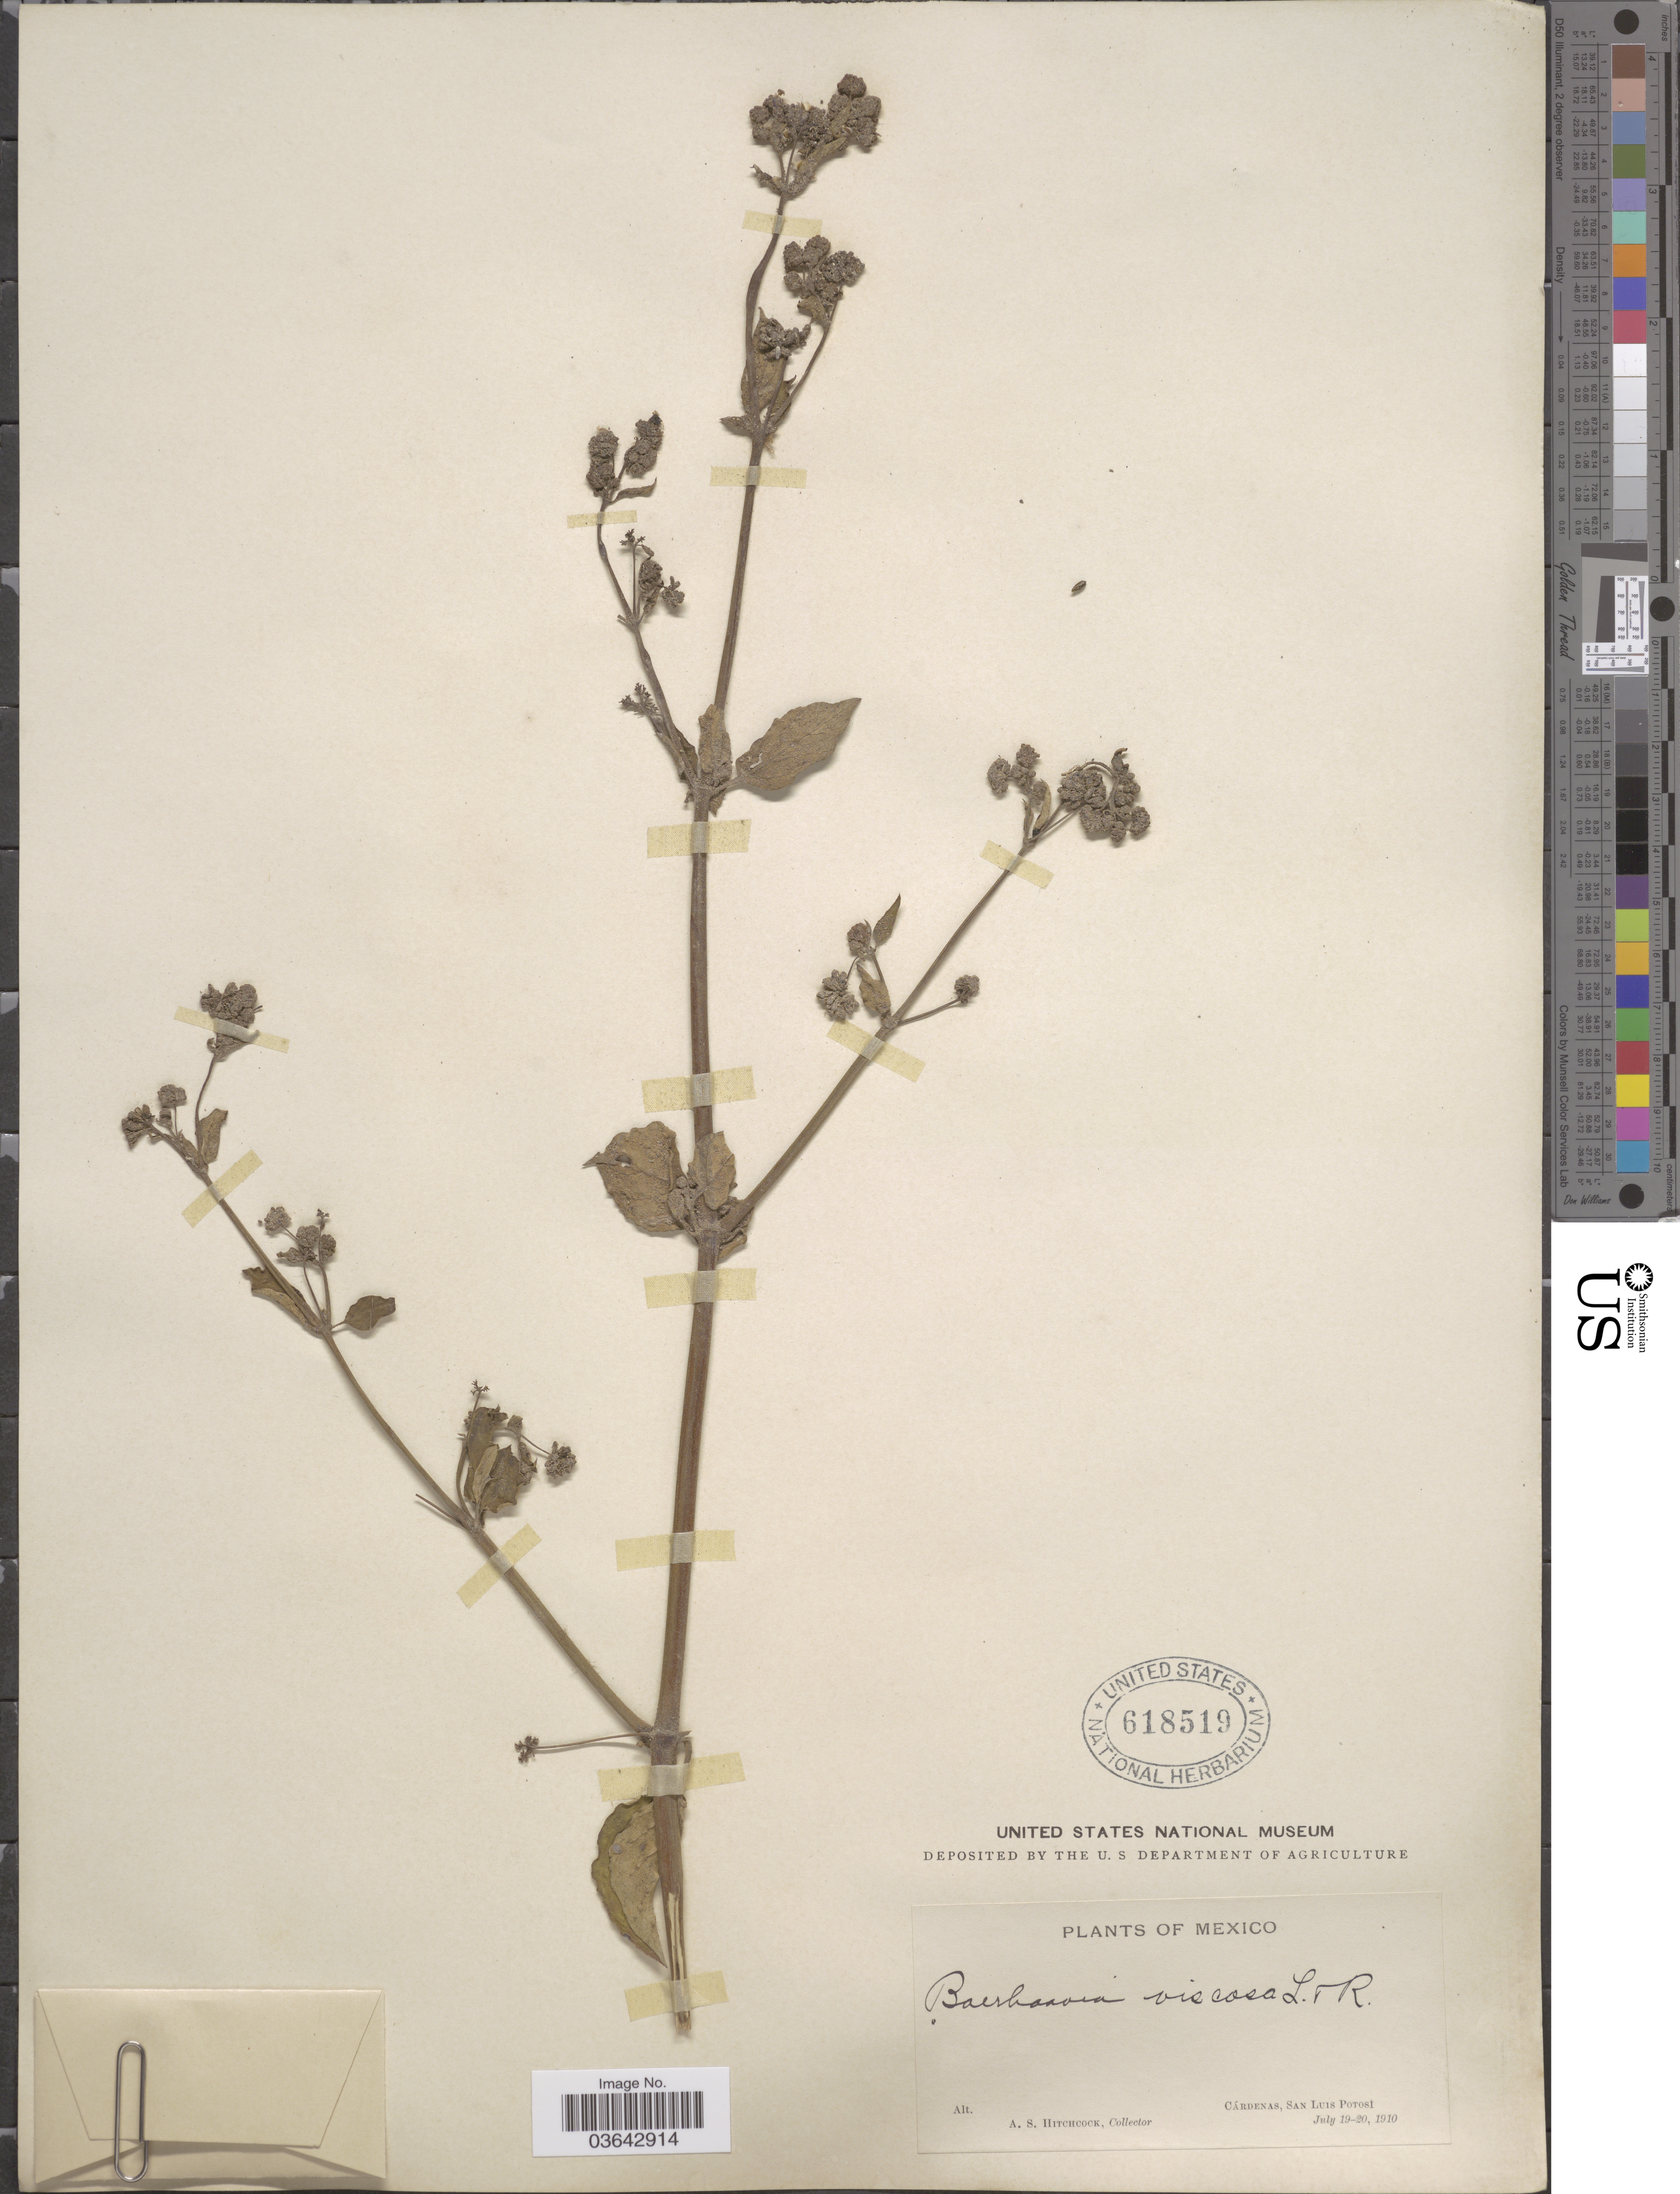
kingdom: Plantae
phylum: Tracheophyta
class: Magnoliopsida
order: Caryophyllales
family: Nyctaginaceae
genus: Boerhavia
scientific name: Boerhavia caribaea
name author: Jacq.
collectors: A. S. Hitchcock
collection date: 1910-07-19/1910-07-20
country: Mexico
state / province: San Luis Potosí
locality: Cárdenas.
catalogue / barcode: US 618519